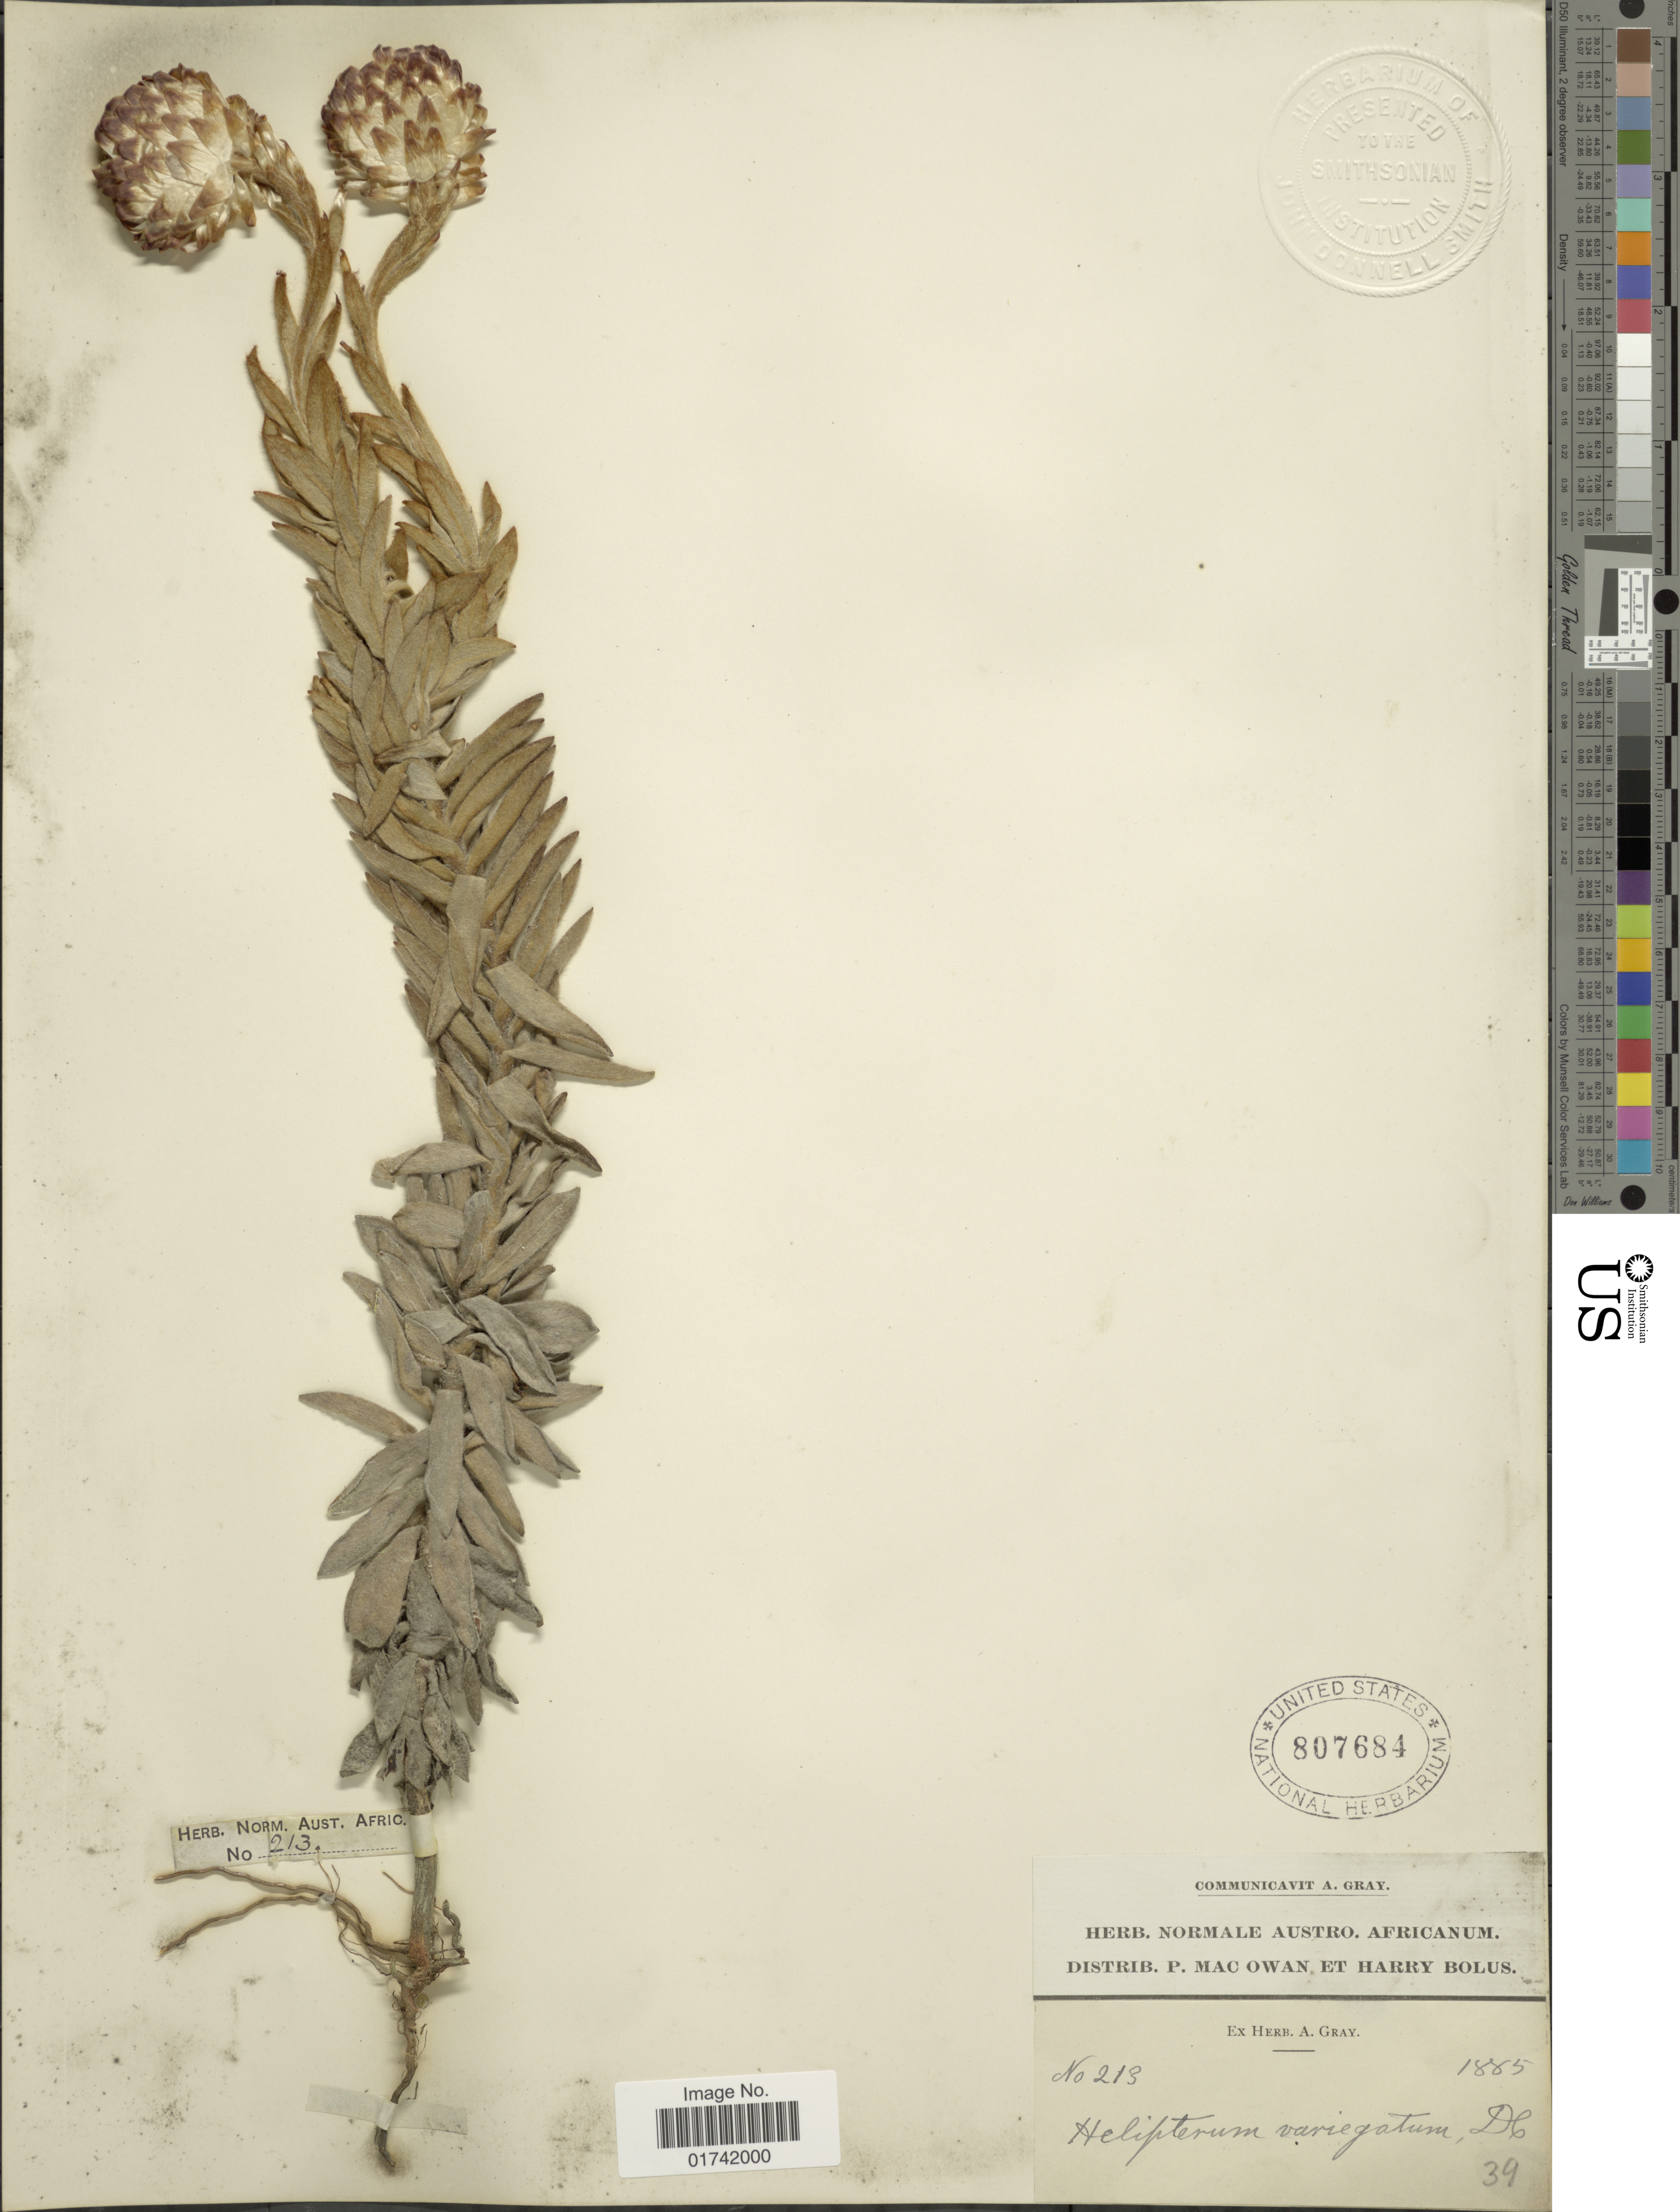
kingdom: Plantae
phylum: Tracheophyta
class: Magnoliopsida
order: Asterales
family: Asteraceae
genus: Helipterum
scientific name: Helipterum variegatum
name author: (P.J. Bergius) DC.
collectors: ex herb. Gray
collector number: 213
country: South Africa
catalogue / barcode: US 807684